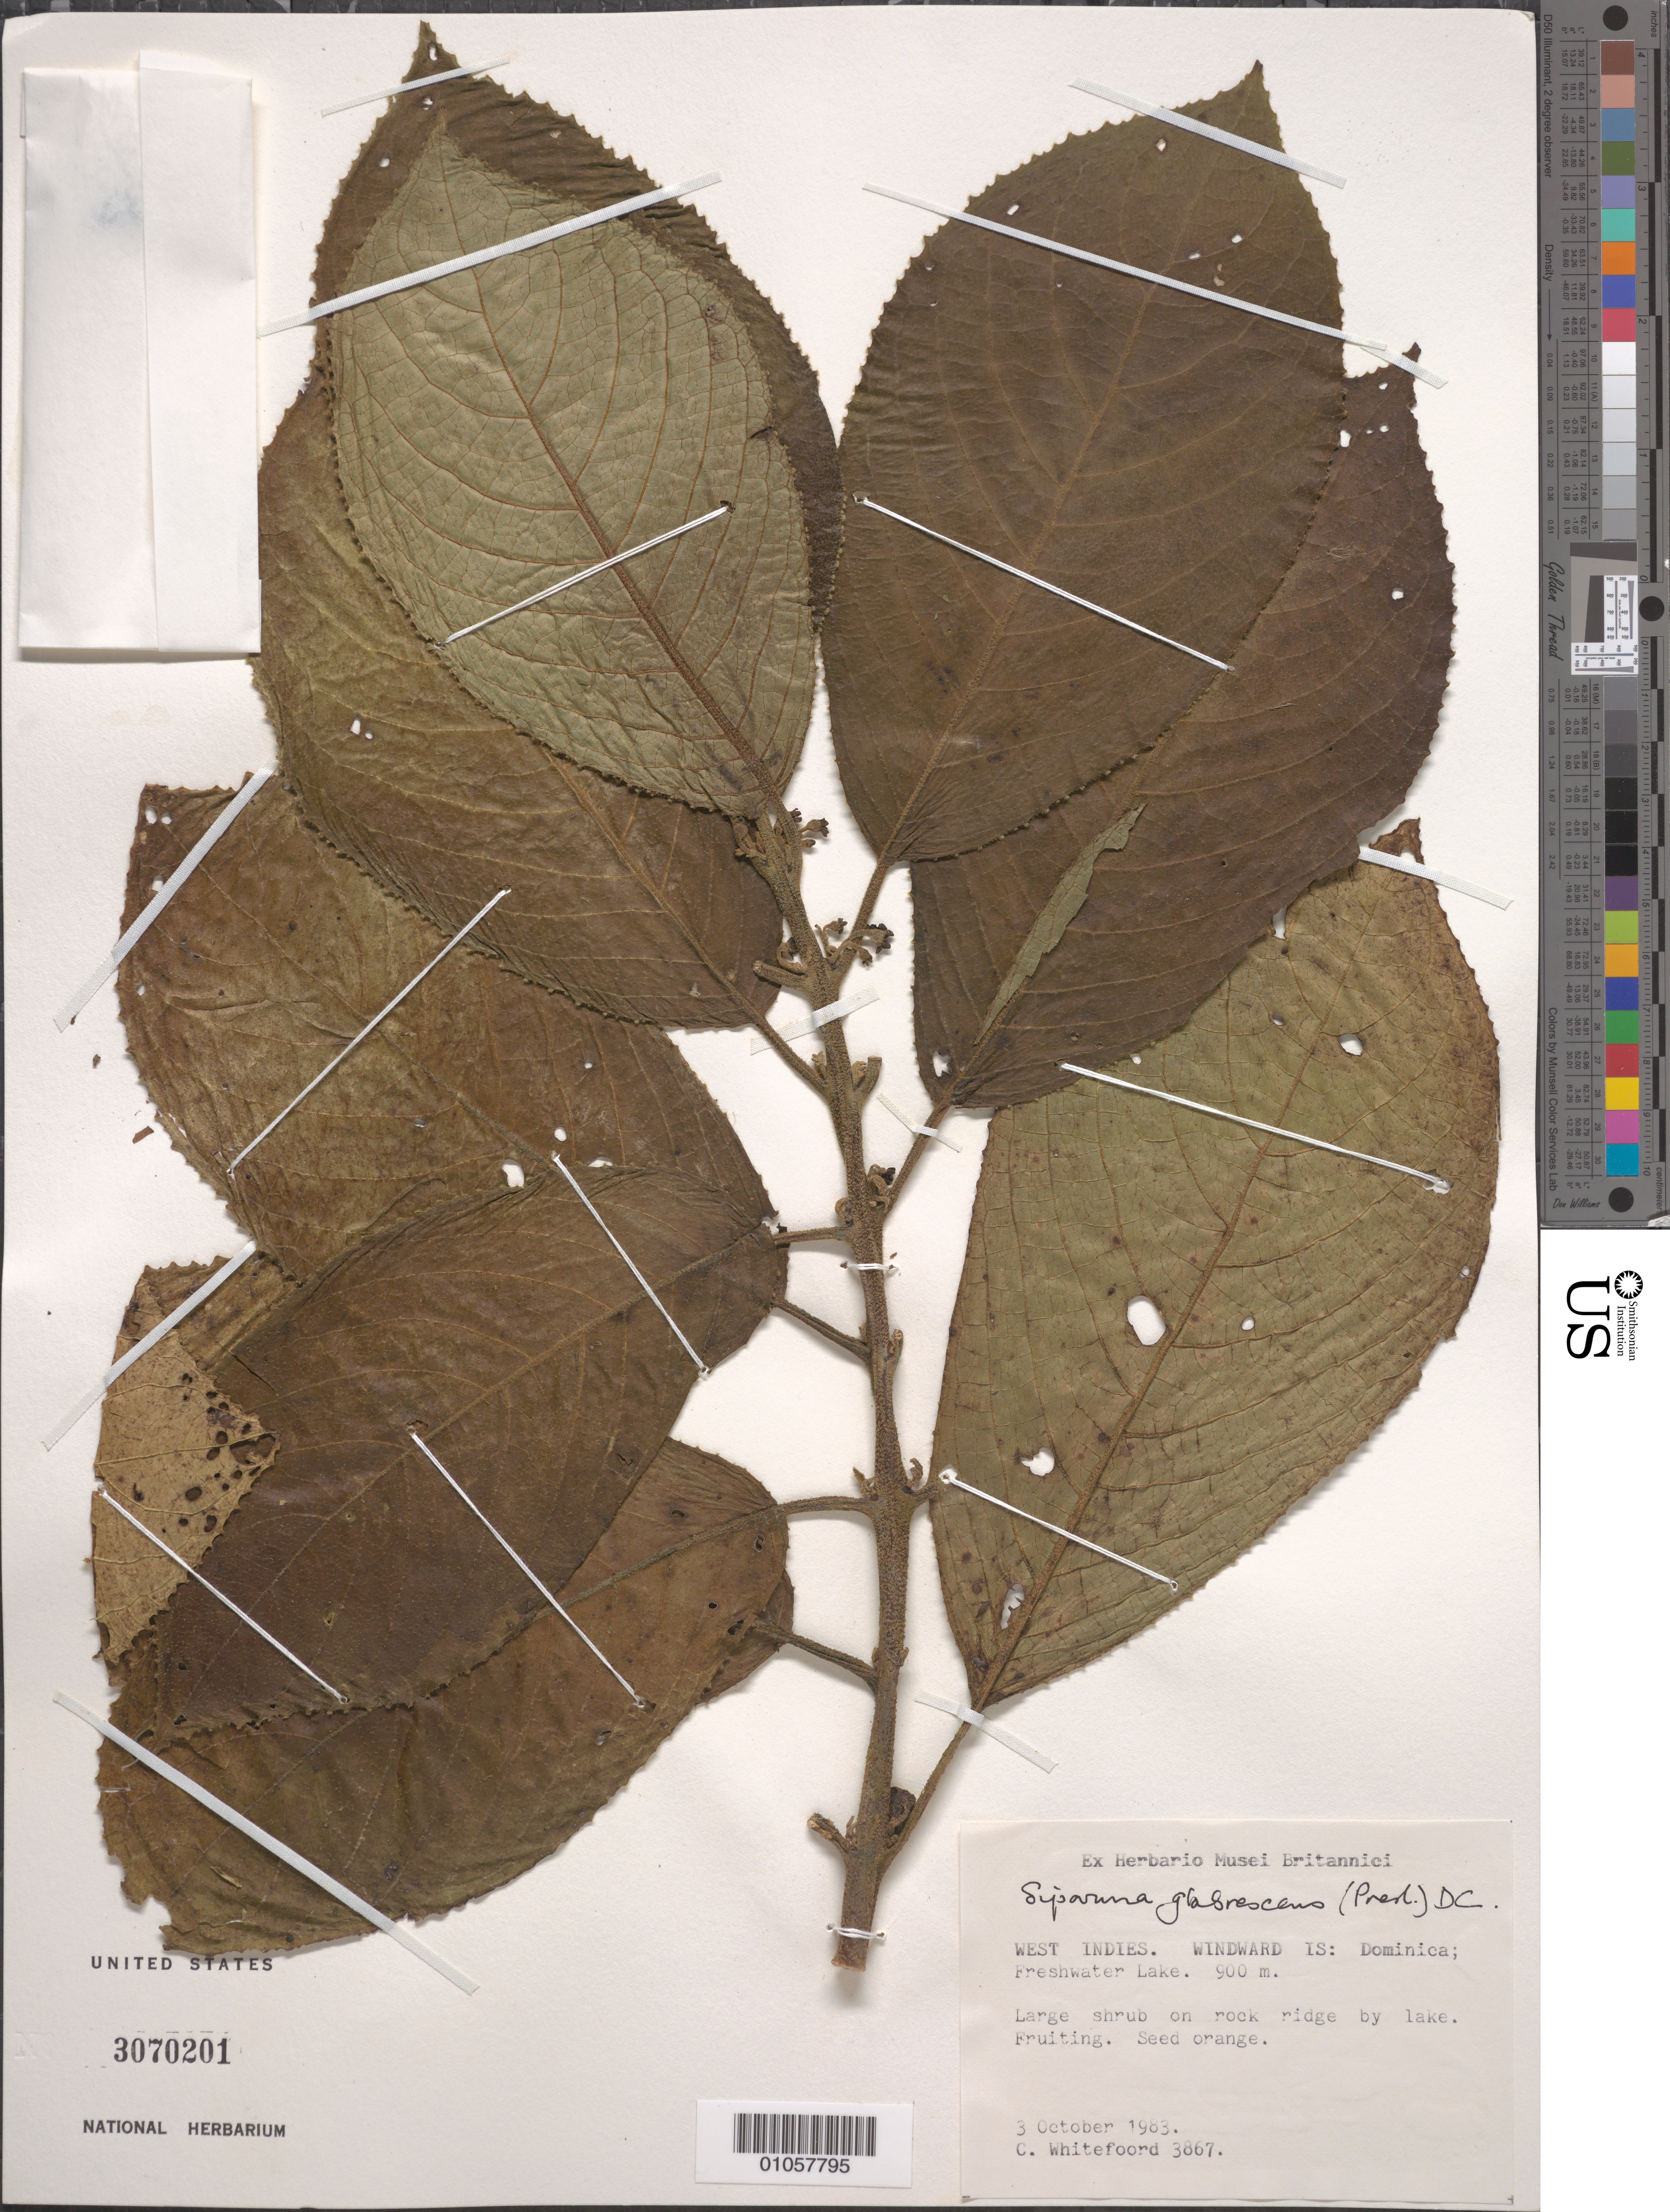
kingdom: Plantae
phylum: Tracheophyta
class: Magnoliopsida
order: Laurales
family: Siparunaceae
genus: Siparuna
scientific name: Siparuna glabrescens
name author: (C. Presl) A. DC.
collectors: C. Whitefoord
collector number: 3867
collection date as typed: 03 Oct 1983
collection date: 1983-10-03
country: Dominica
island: Dominica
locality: Freshwater Lake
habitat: On rock ridge by lake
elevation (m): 900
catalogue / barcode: US 3070201